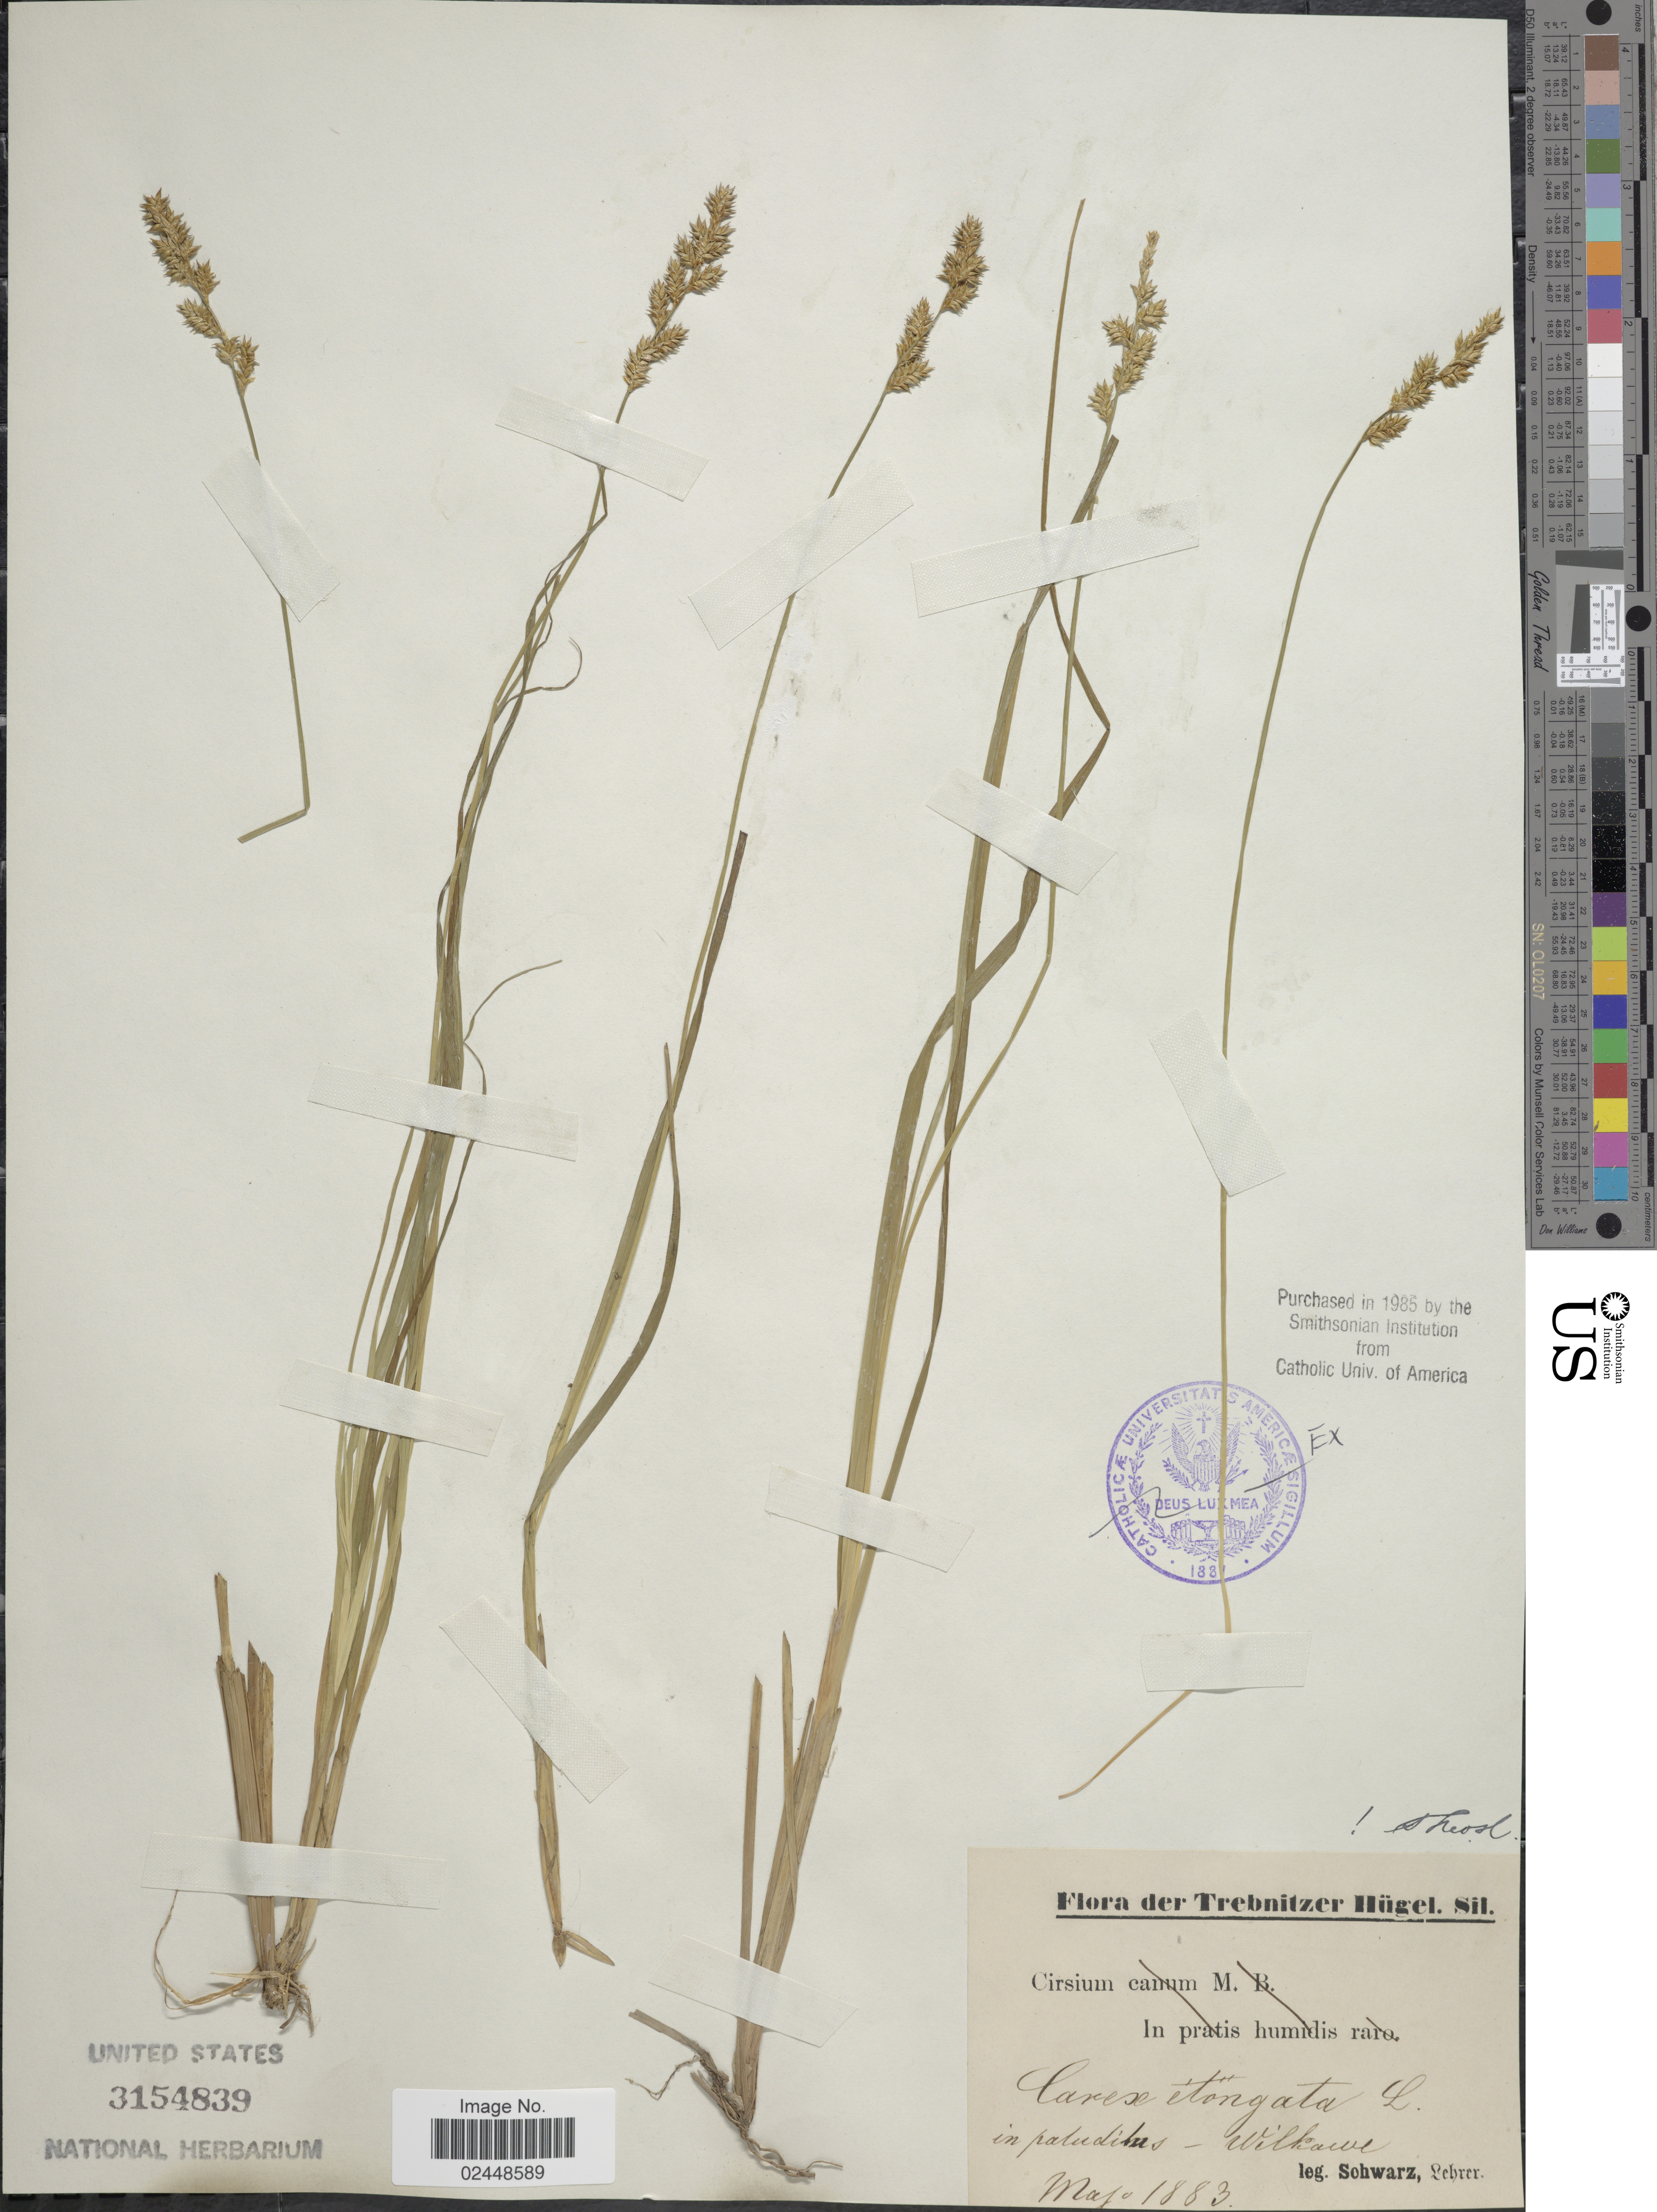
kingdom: Plantae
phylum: Tracheophyta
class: Liliopsida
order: Poales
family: Cyperaceae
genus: Carex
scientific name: Carex elongata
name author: L.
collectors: -. Schwarz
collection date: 1883-05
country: Poland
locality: Trebnitzer Hugel. Sil. In paludibus - Wilkawe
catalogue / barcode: US 3154839